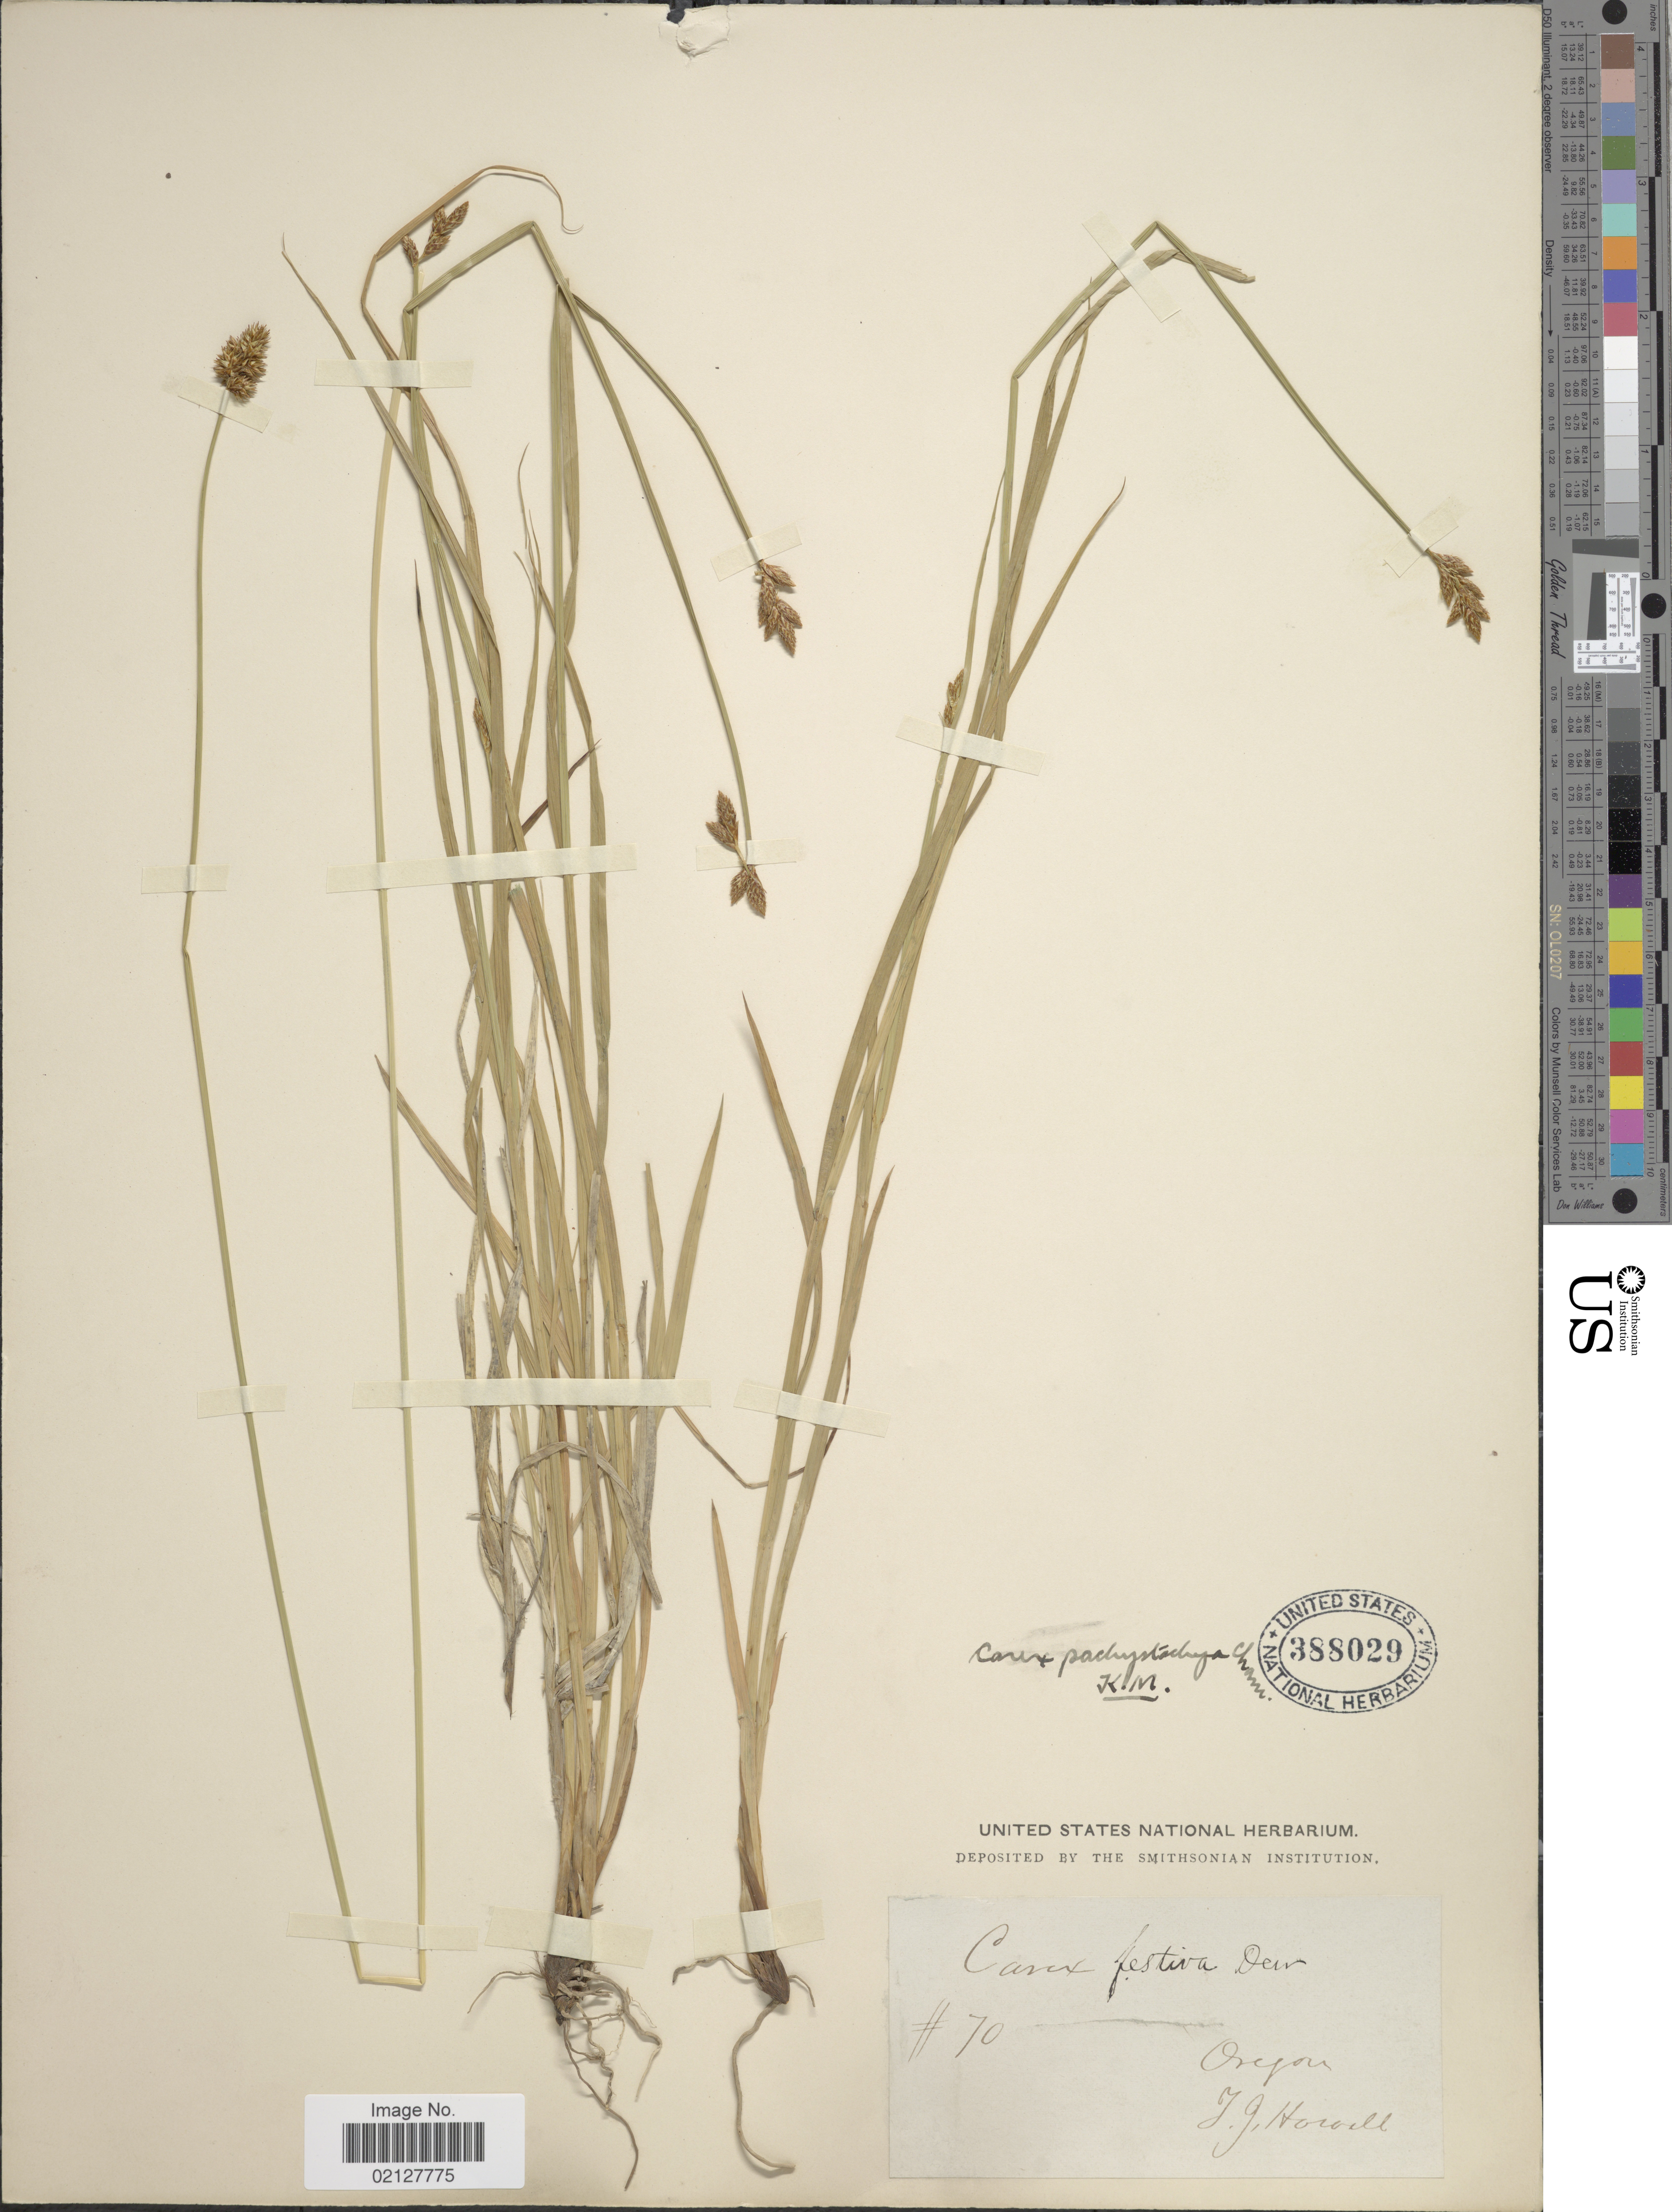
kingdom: Plantae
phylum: Tracheophyta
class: Liliopsida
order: Poales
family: Cyperaceae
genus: Carex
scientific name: Carex pachystachya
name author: Cham. ex Steud.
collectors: J. Howell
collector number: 70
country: United States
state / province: Oregon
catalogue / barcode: US 388029